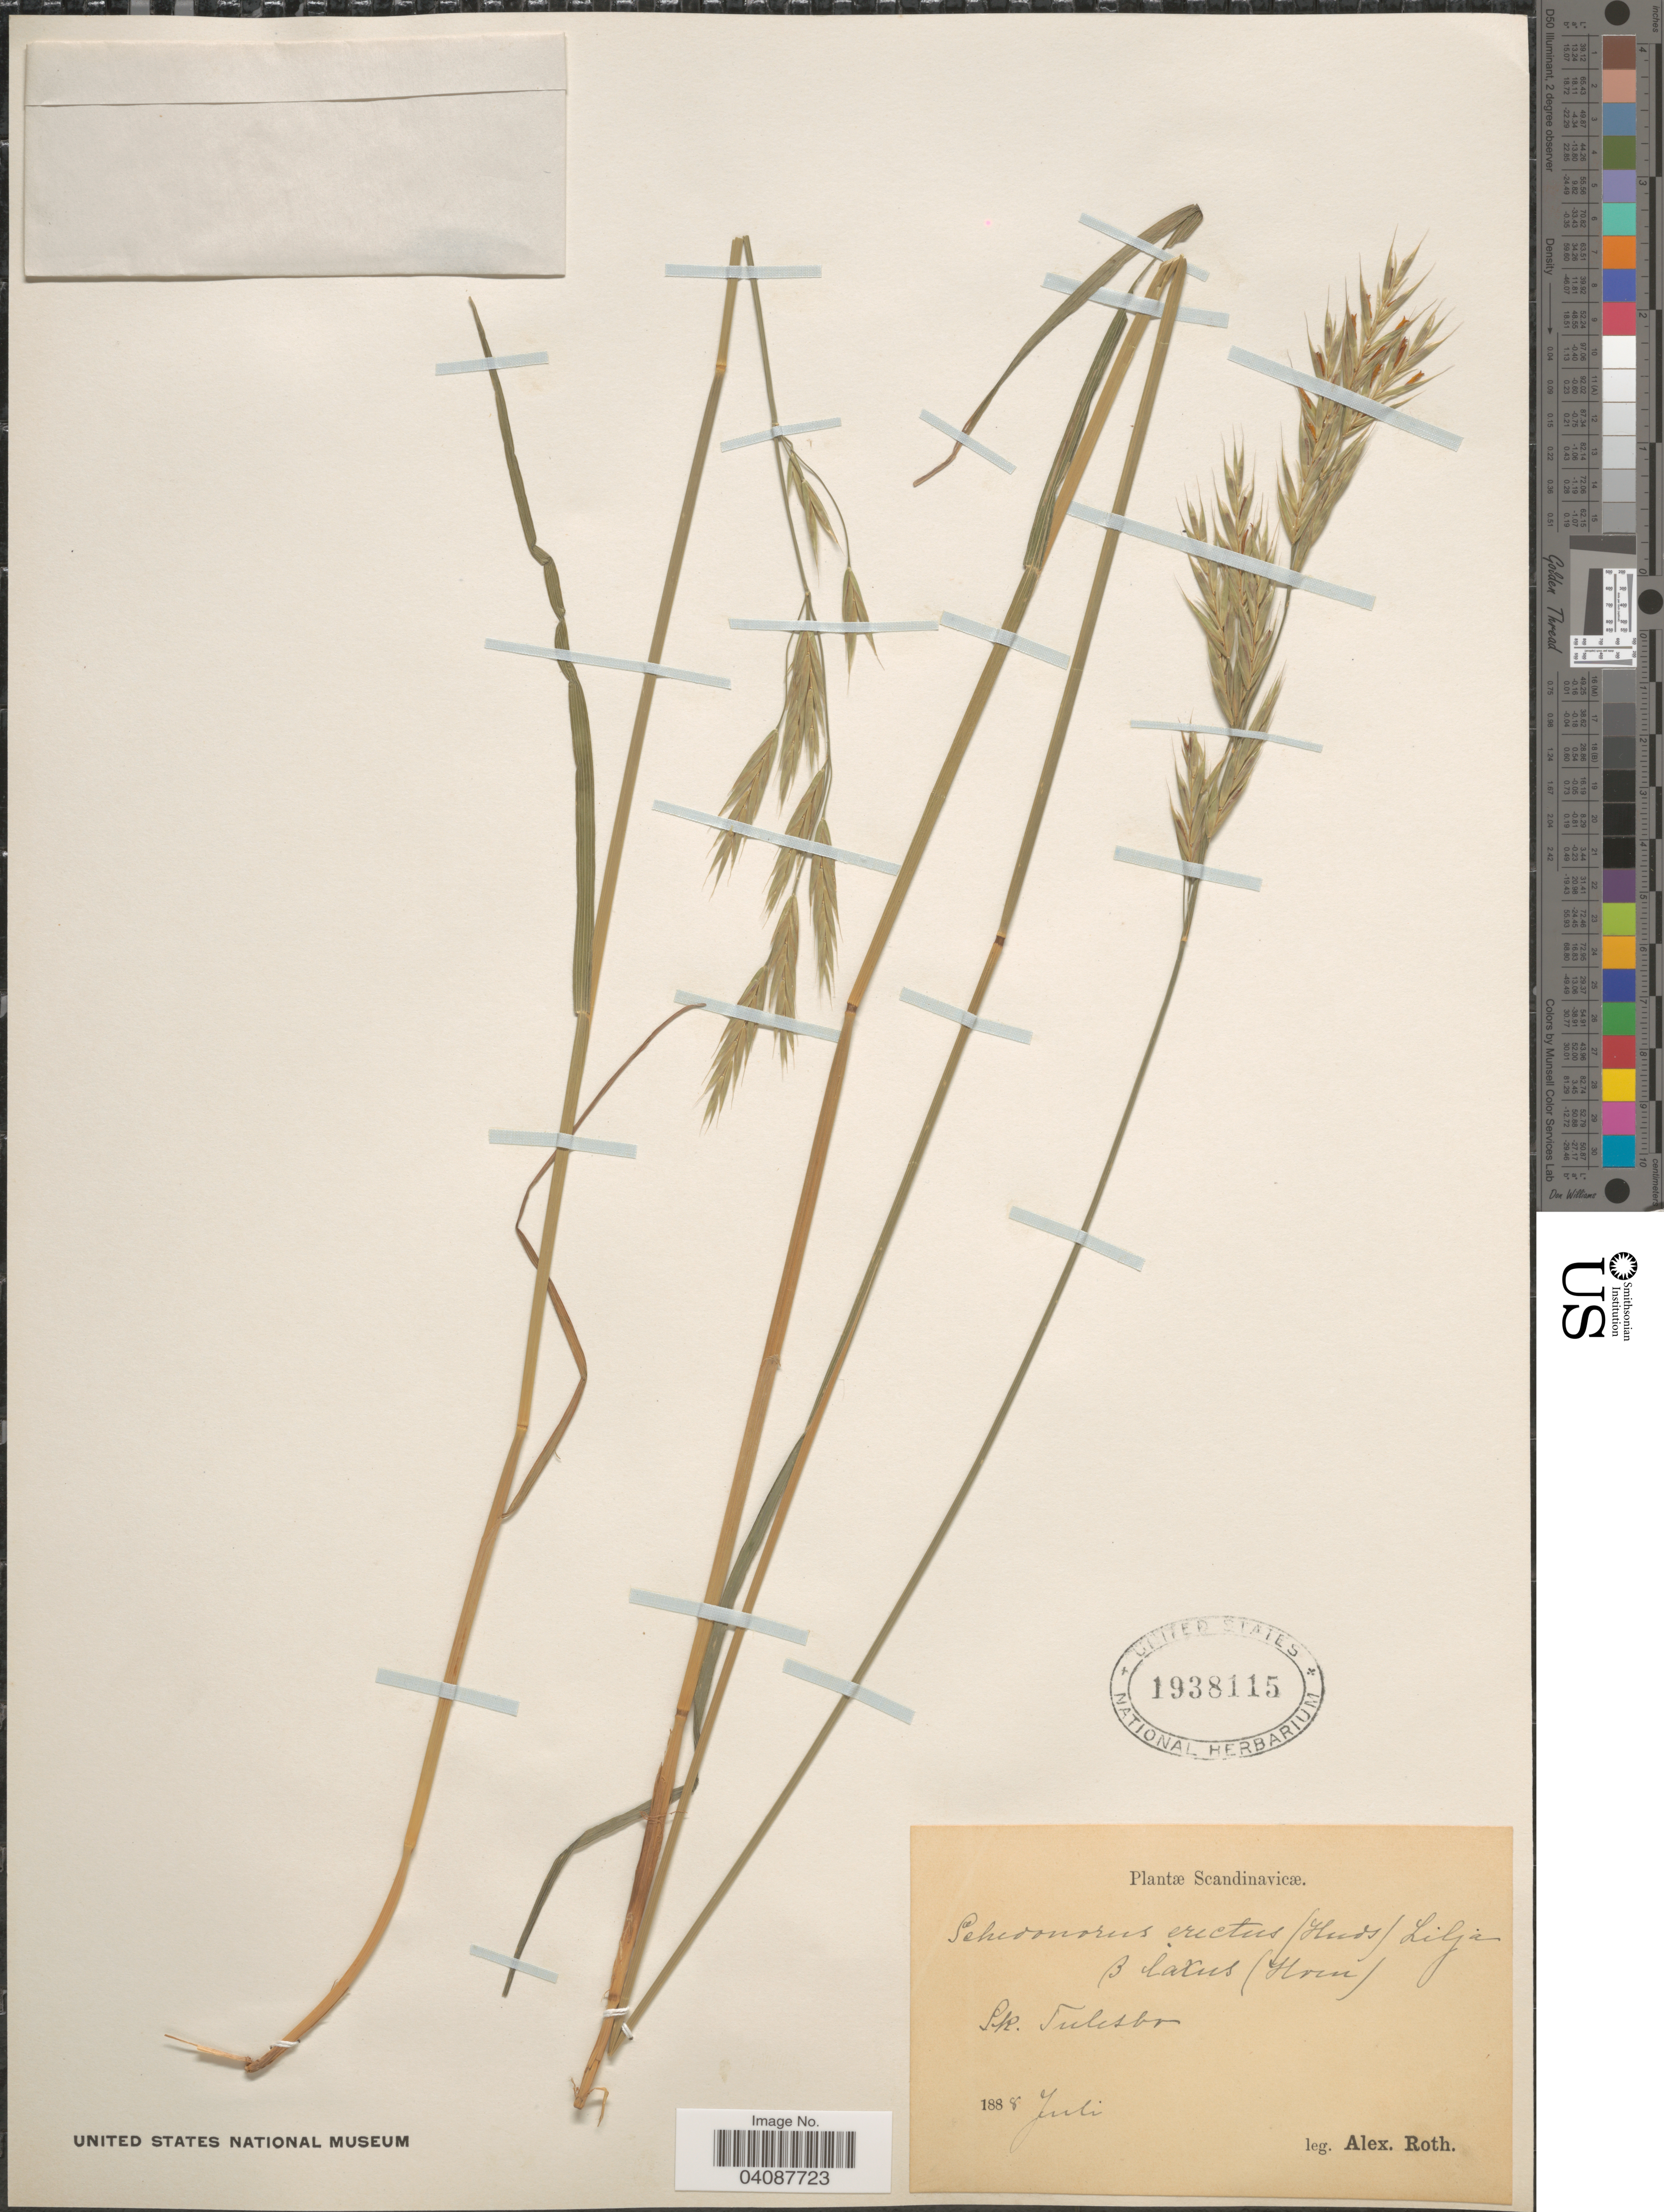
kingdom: Plantae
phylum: Tracheophyta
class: Liliopsida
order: Poales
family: Poaceae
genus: Bromus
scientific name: Bromus erectus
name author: Huds.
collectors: A. Roth.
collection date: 1888-07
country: Sweden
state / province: Skåne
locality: Scandinavicæ. Sk. Tulesbo.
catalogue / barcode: US 1938115